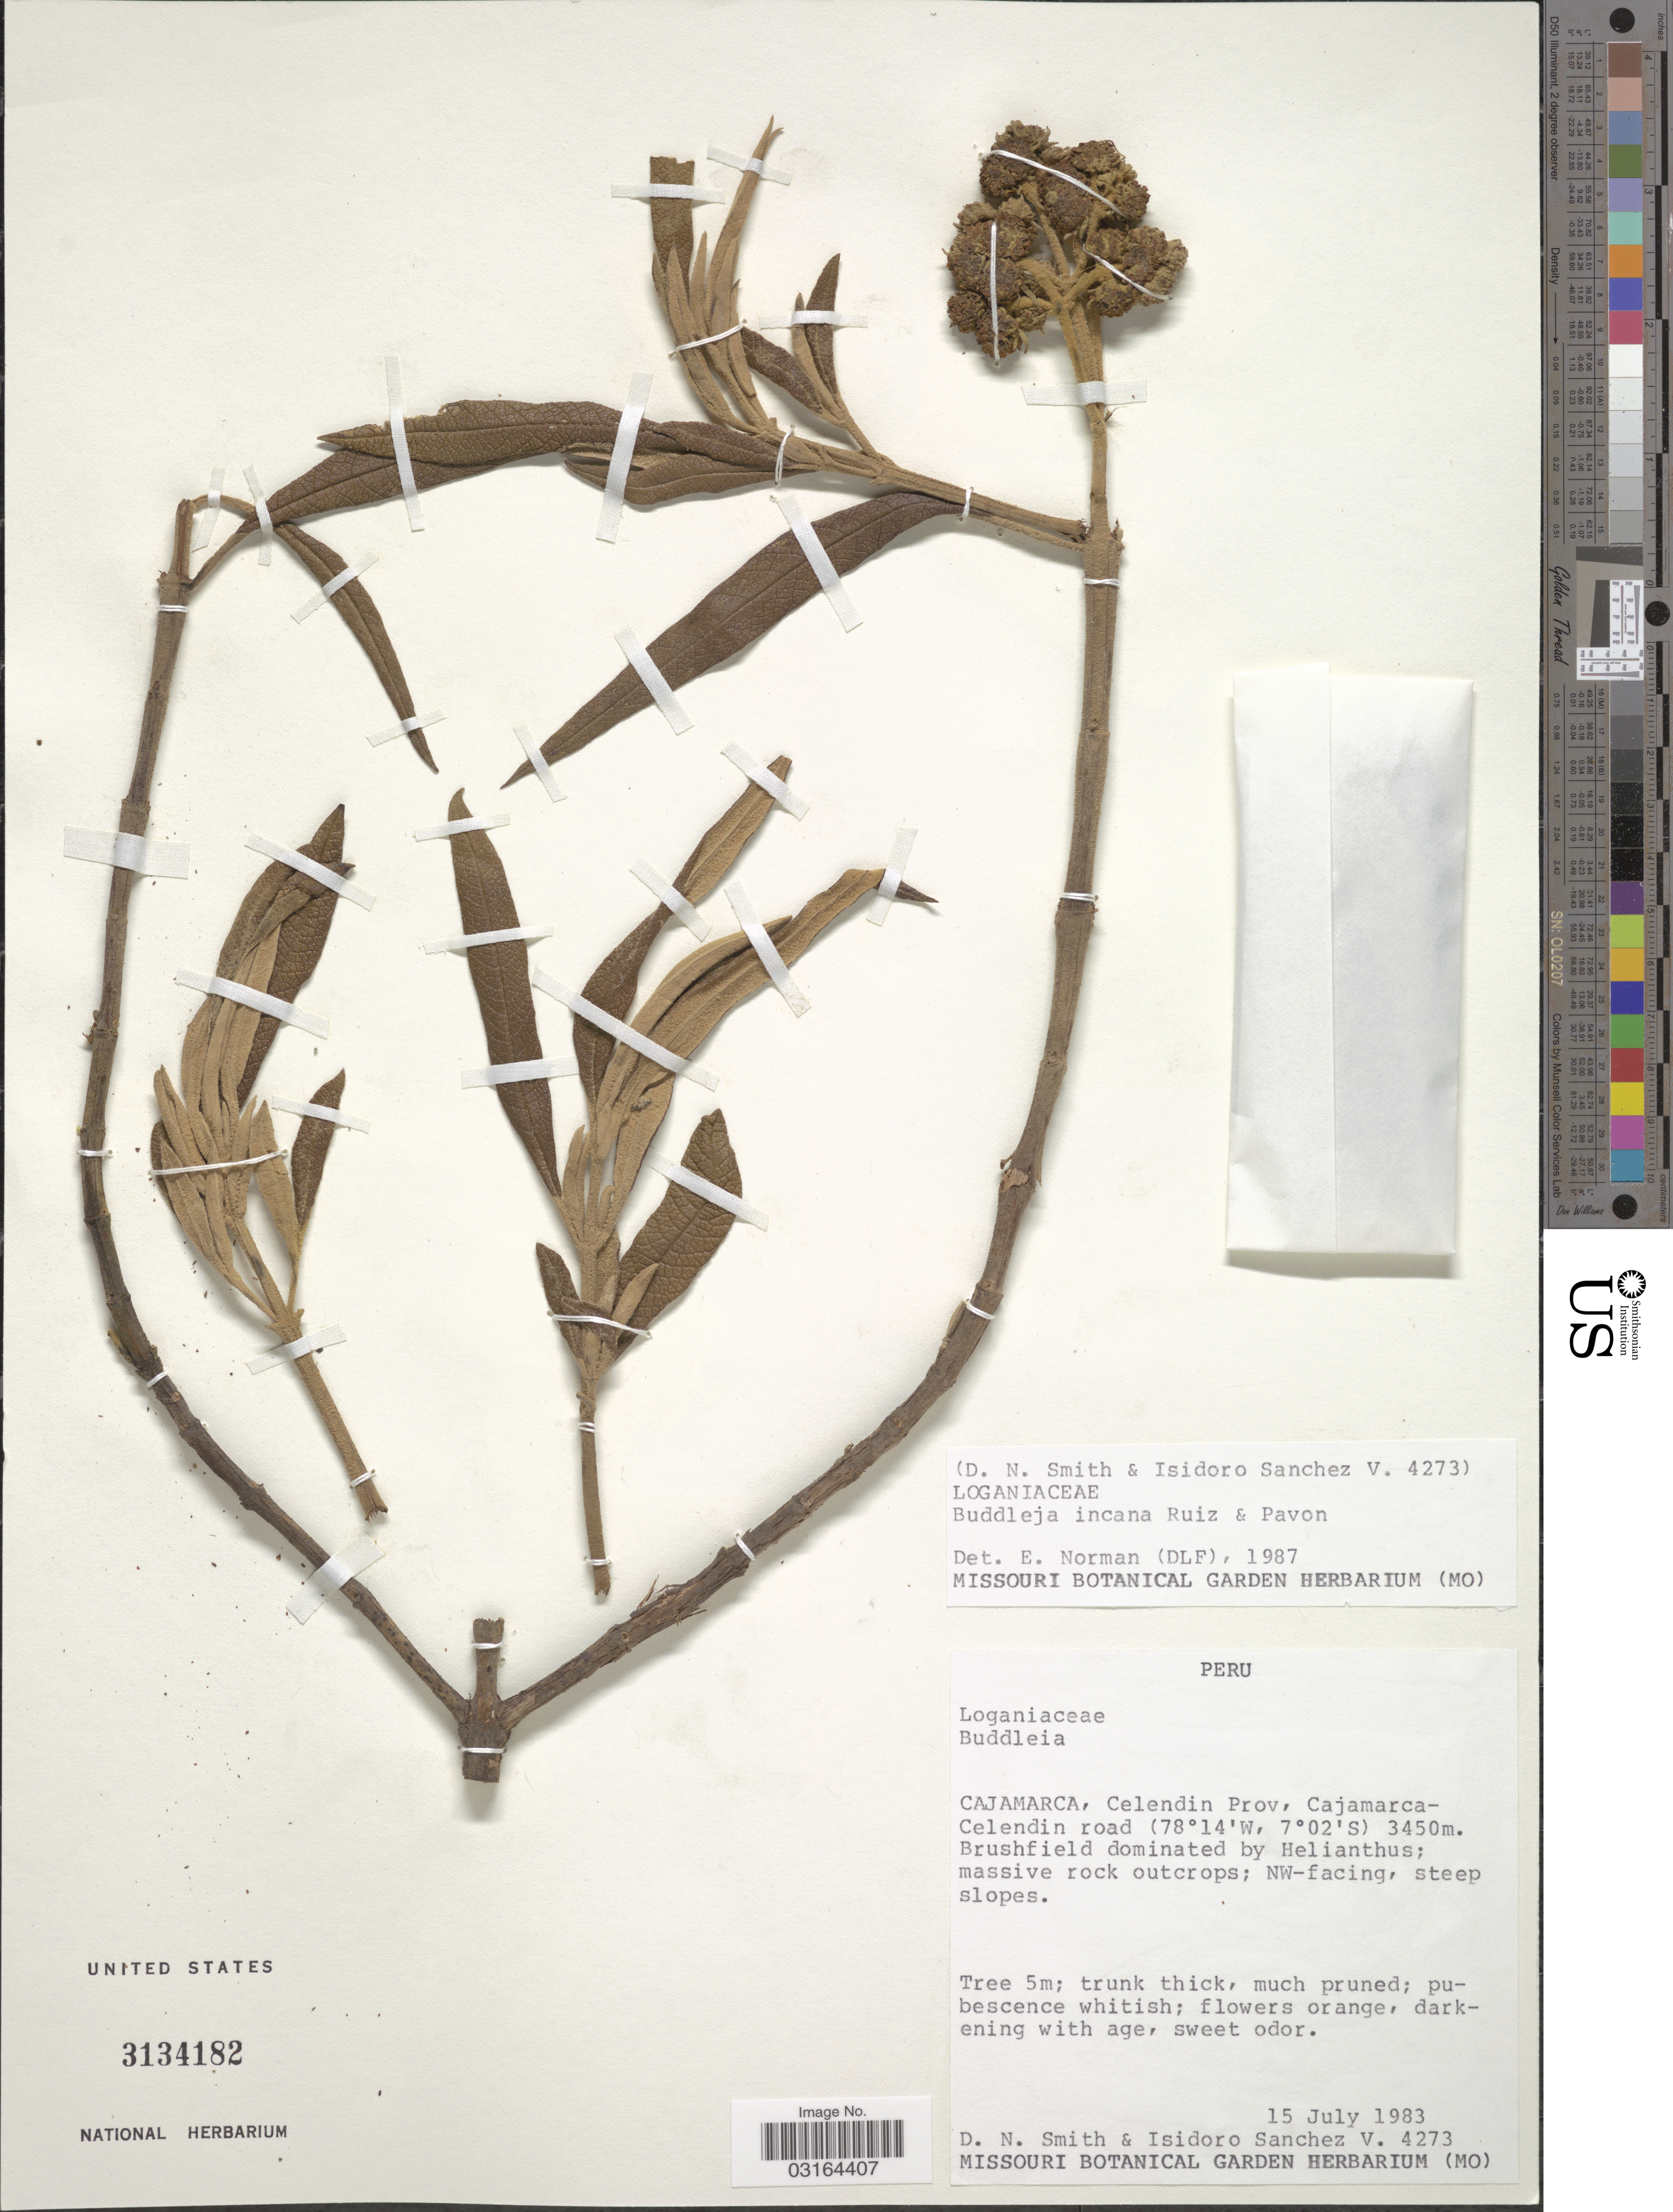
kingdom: Plantae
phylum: Tracheophyta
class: Magnoliopsida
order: Lamiales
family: Scrophulariaceae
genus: Buddleja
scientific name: Buddleja incana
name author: Ruiz & Pav.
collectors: D. Smith & I. Sánchez Vega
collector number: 4273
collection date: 1983-07-15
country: Peru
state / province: Cajamarca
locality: Celedin Prov., Cajamarca-Celendin road.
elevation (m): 3450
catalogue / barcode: US 3134182